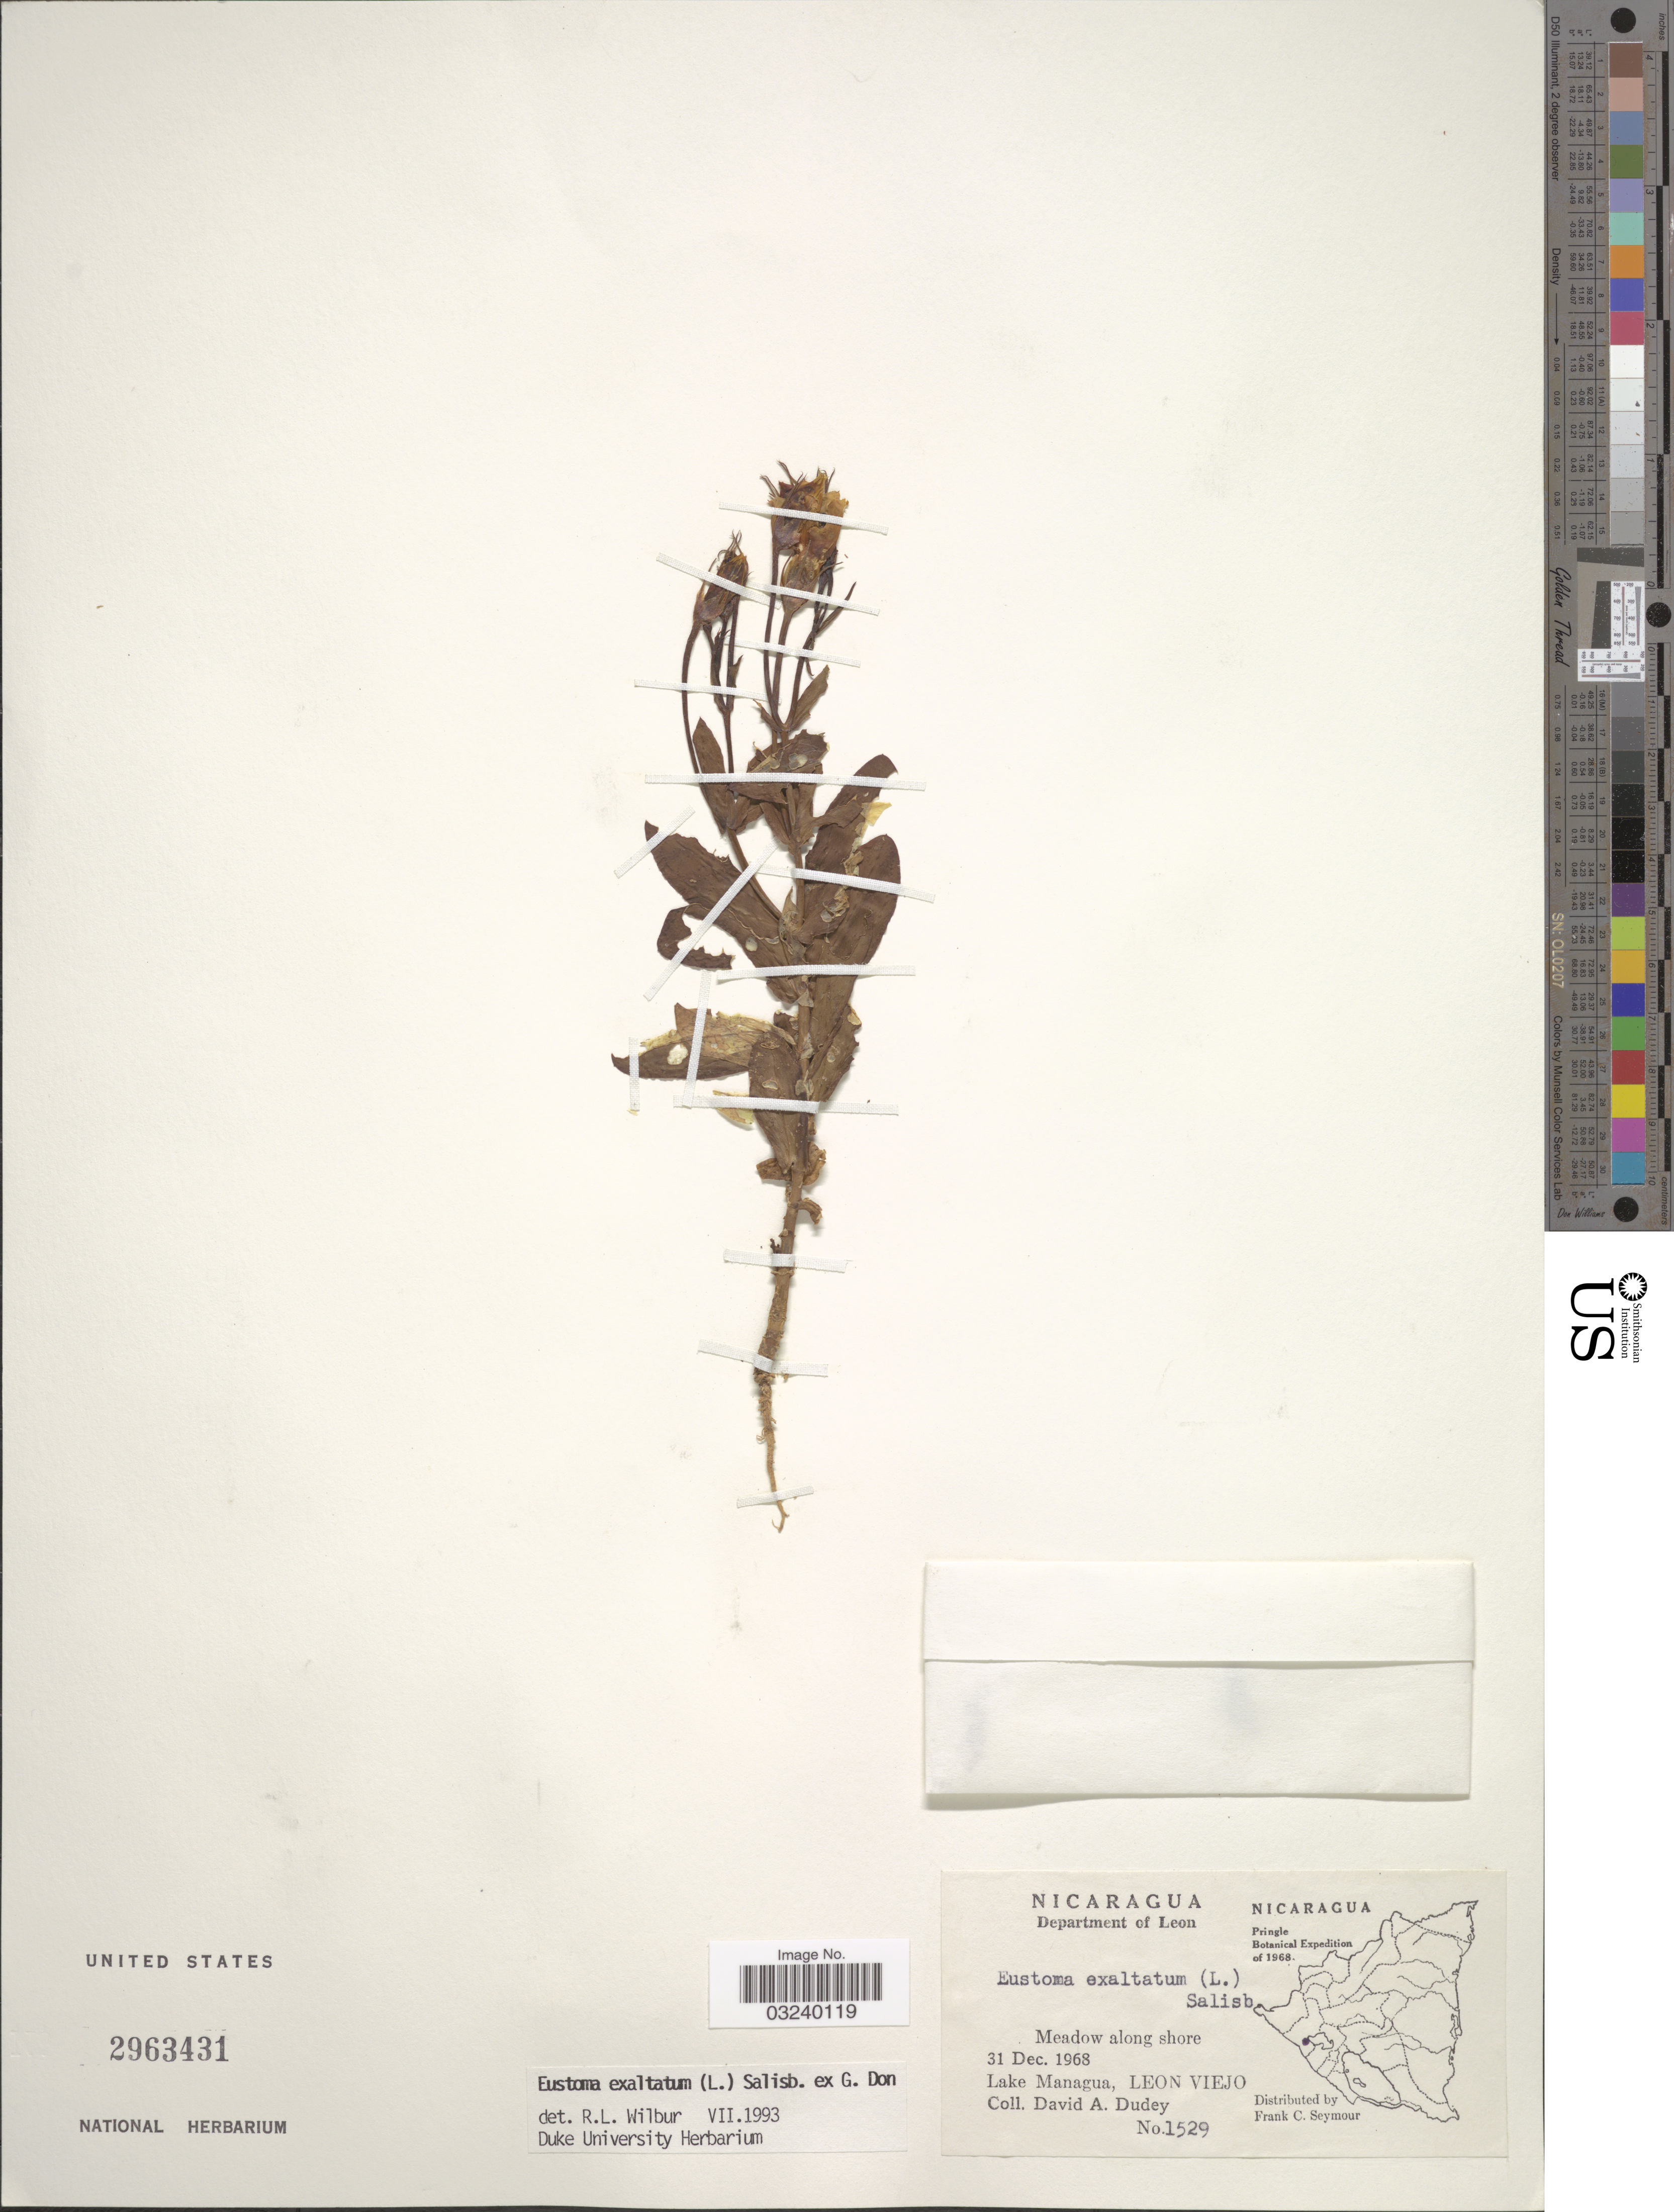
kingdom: Plantae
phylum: Tracheophyta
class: Magnoliopsida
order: Gentianales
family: Gentianaceae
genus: Eustoma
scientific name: Eustoma exaltatum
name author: (L.) Salisb. ex Don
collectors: D. Dudey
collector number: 1529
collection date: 1968-12-31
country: Nicaragua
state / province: Leon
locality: Department of Leon, Lake Managua, Leon Viejo.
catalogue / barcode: US 2963431